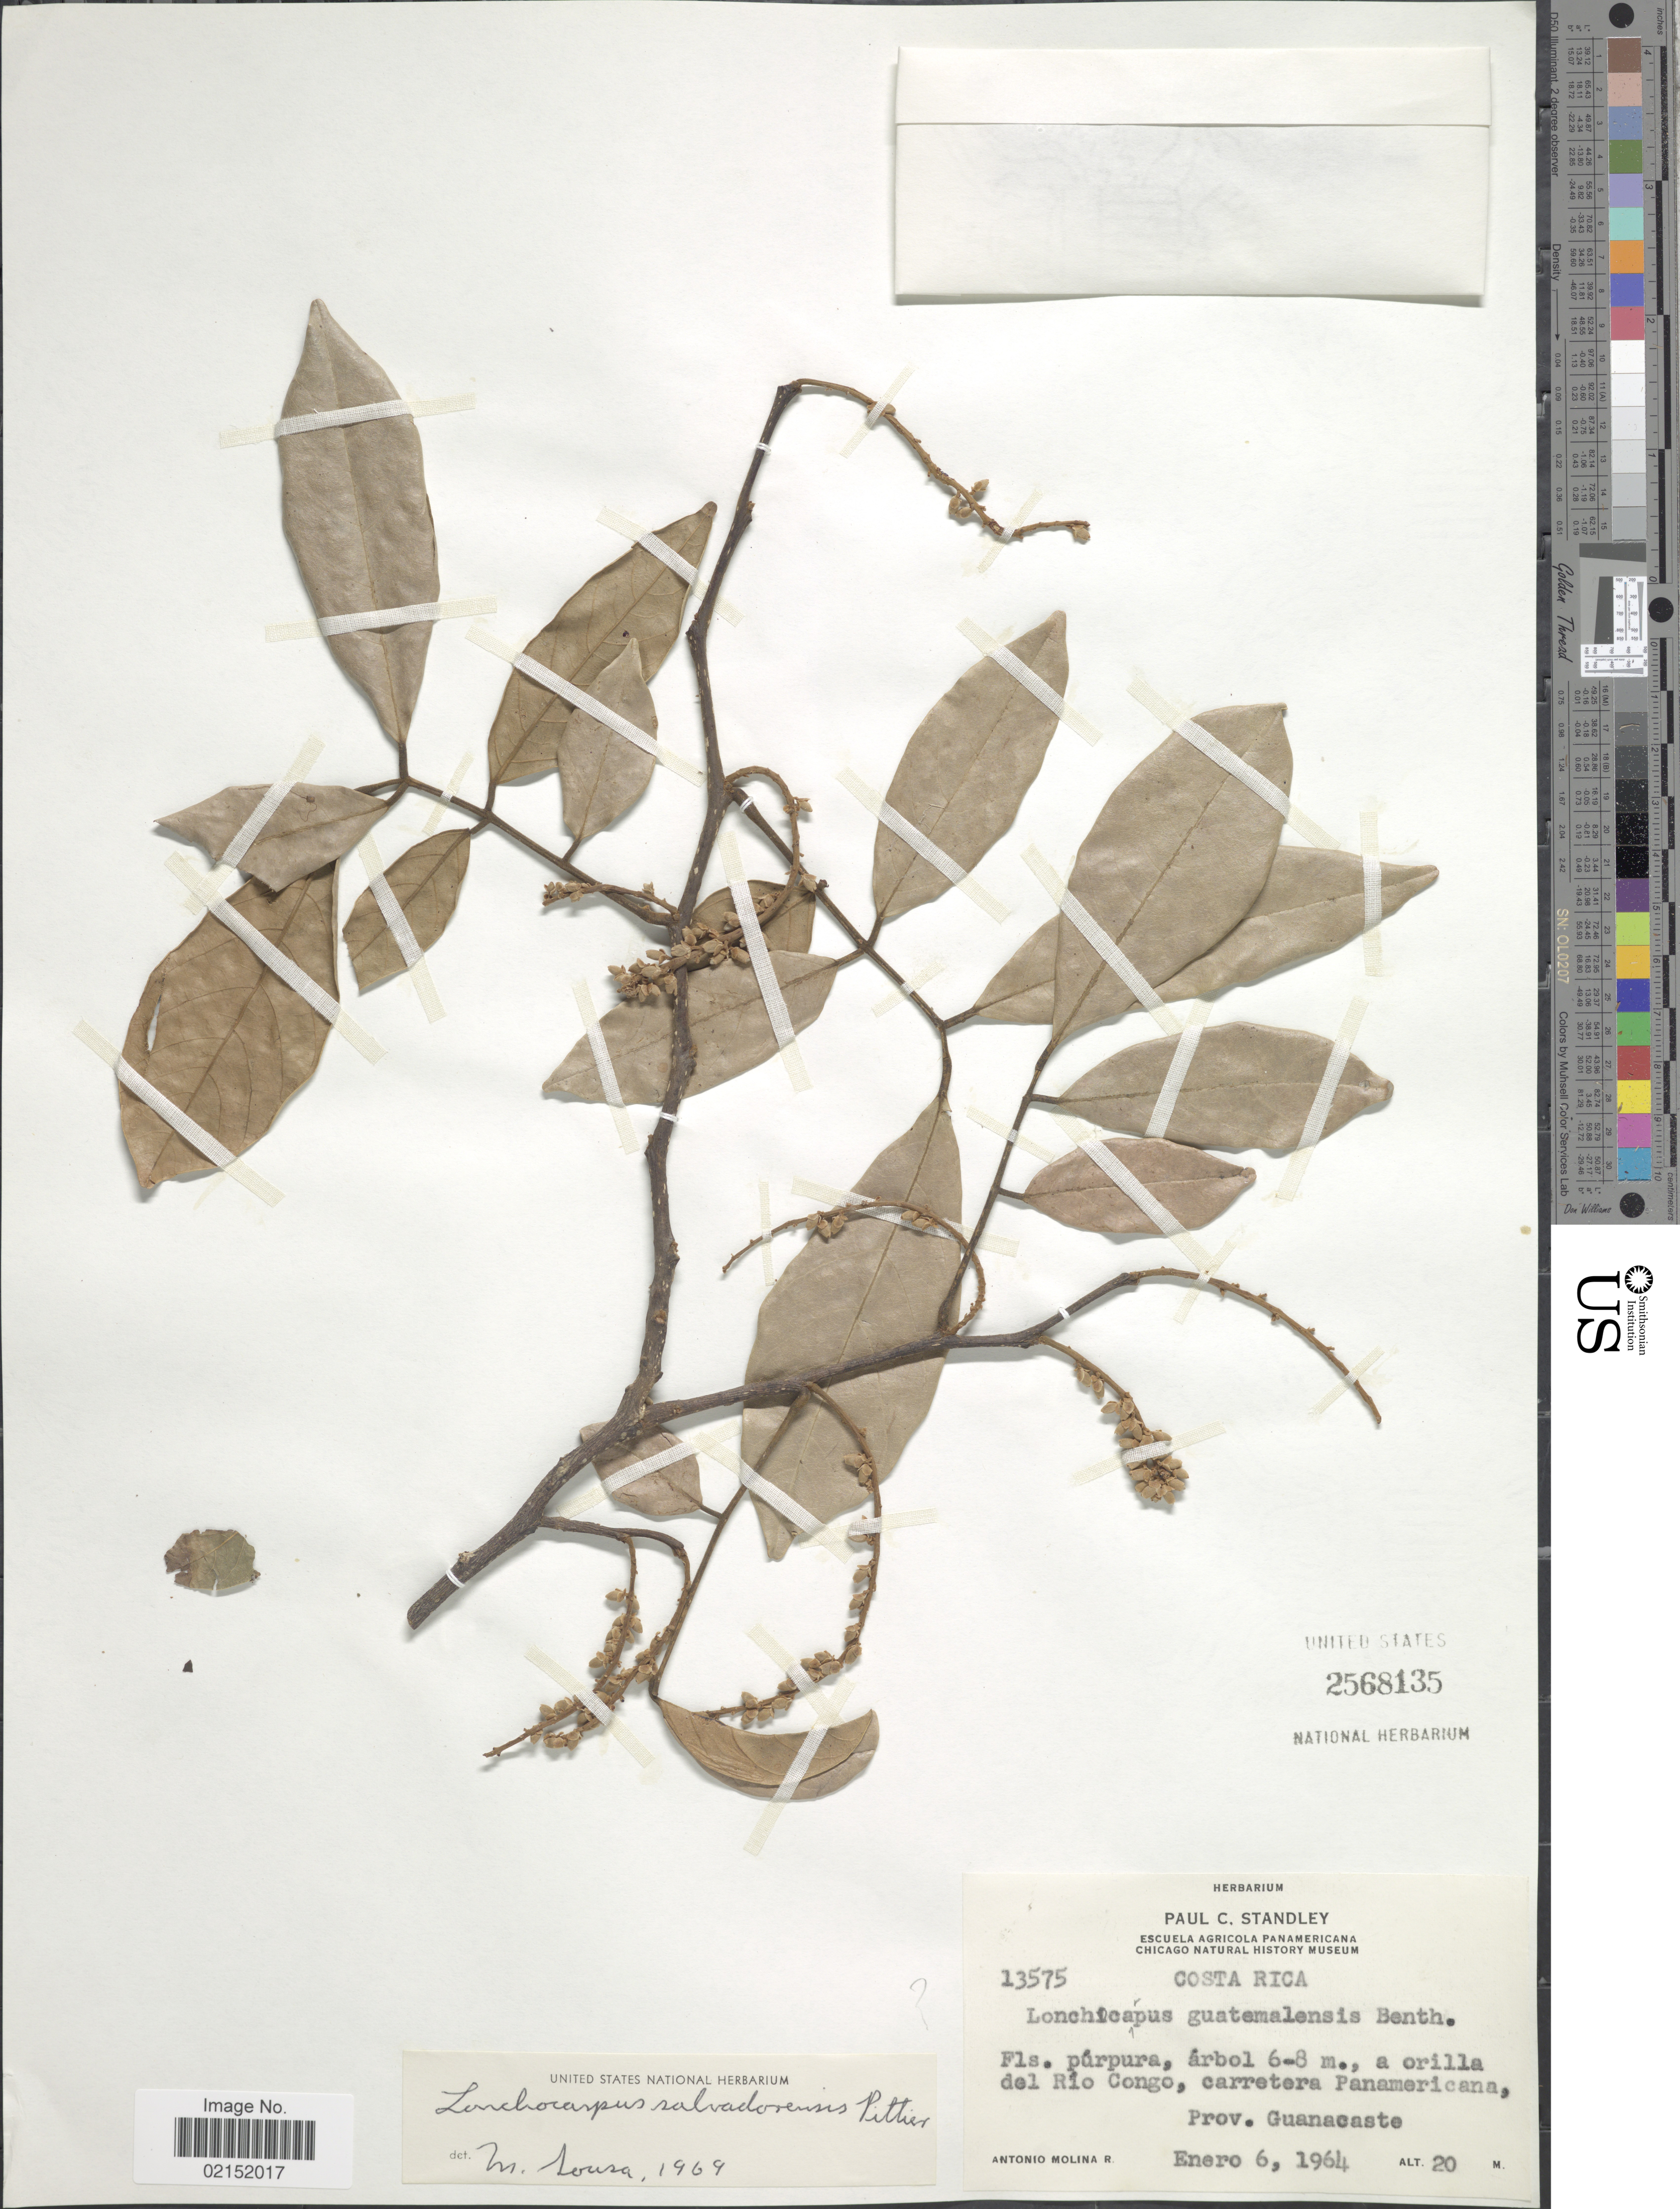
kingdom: Plantae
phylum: Tracheophyta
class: Magnoliopsida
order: Fabales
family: Fabaceae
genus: Lonchocarpus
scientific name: Lonchocarpus salvadorensis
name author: Pittier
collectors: A. Molina R.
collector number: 13575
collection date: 1964-01-06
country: Costa Rica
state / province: Guanacaste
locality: A orilla del Rio Congo, carretera Panamericana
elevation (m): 20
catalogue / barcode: US 2568135